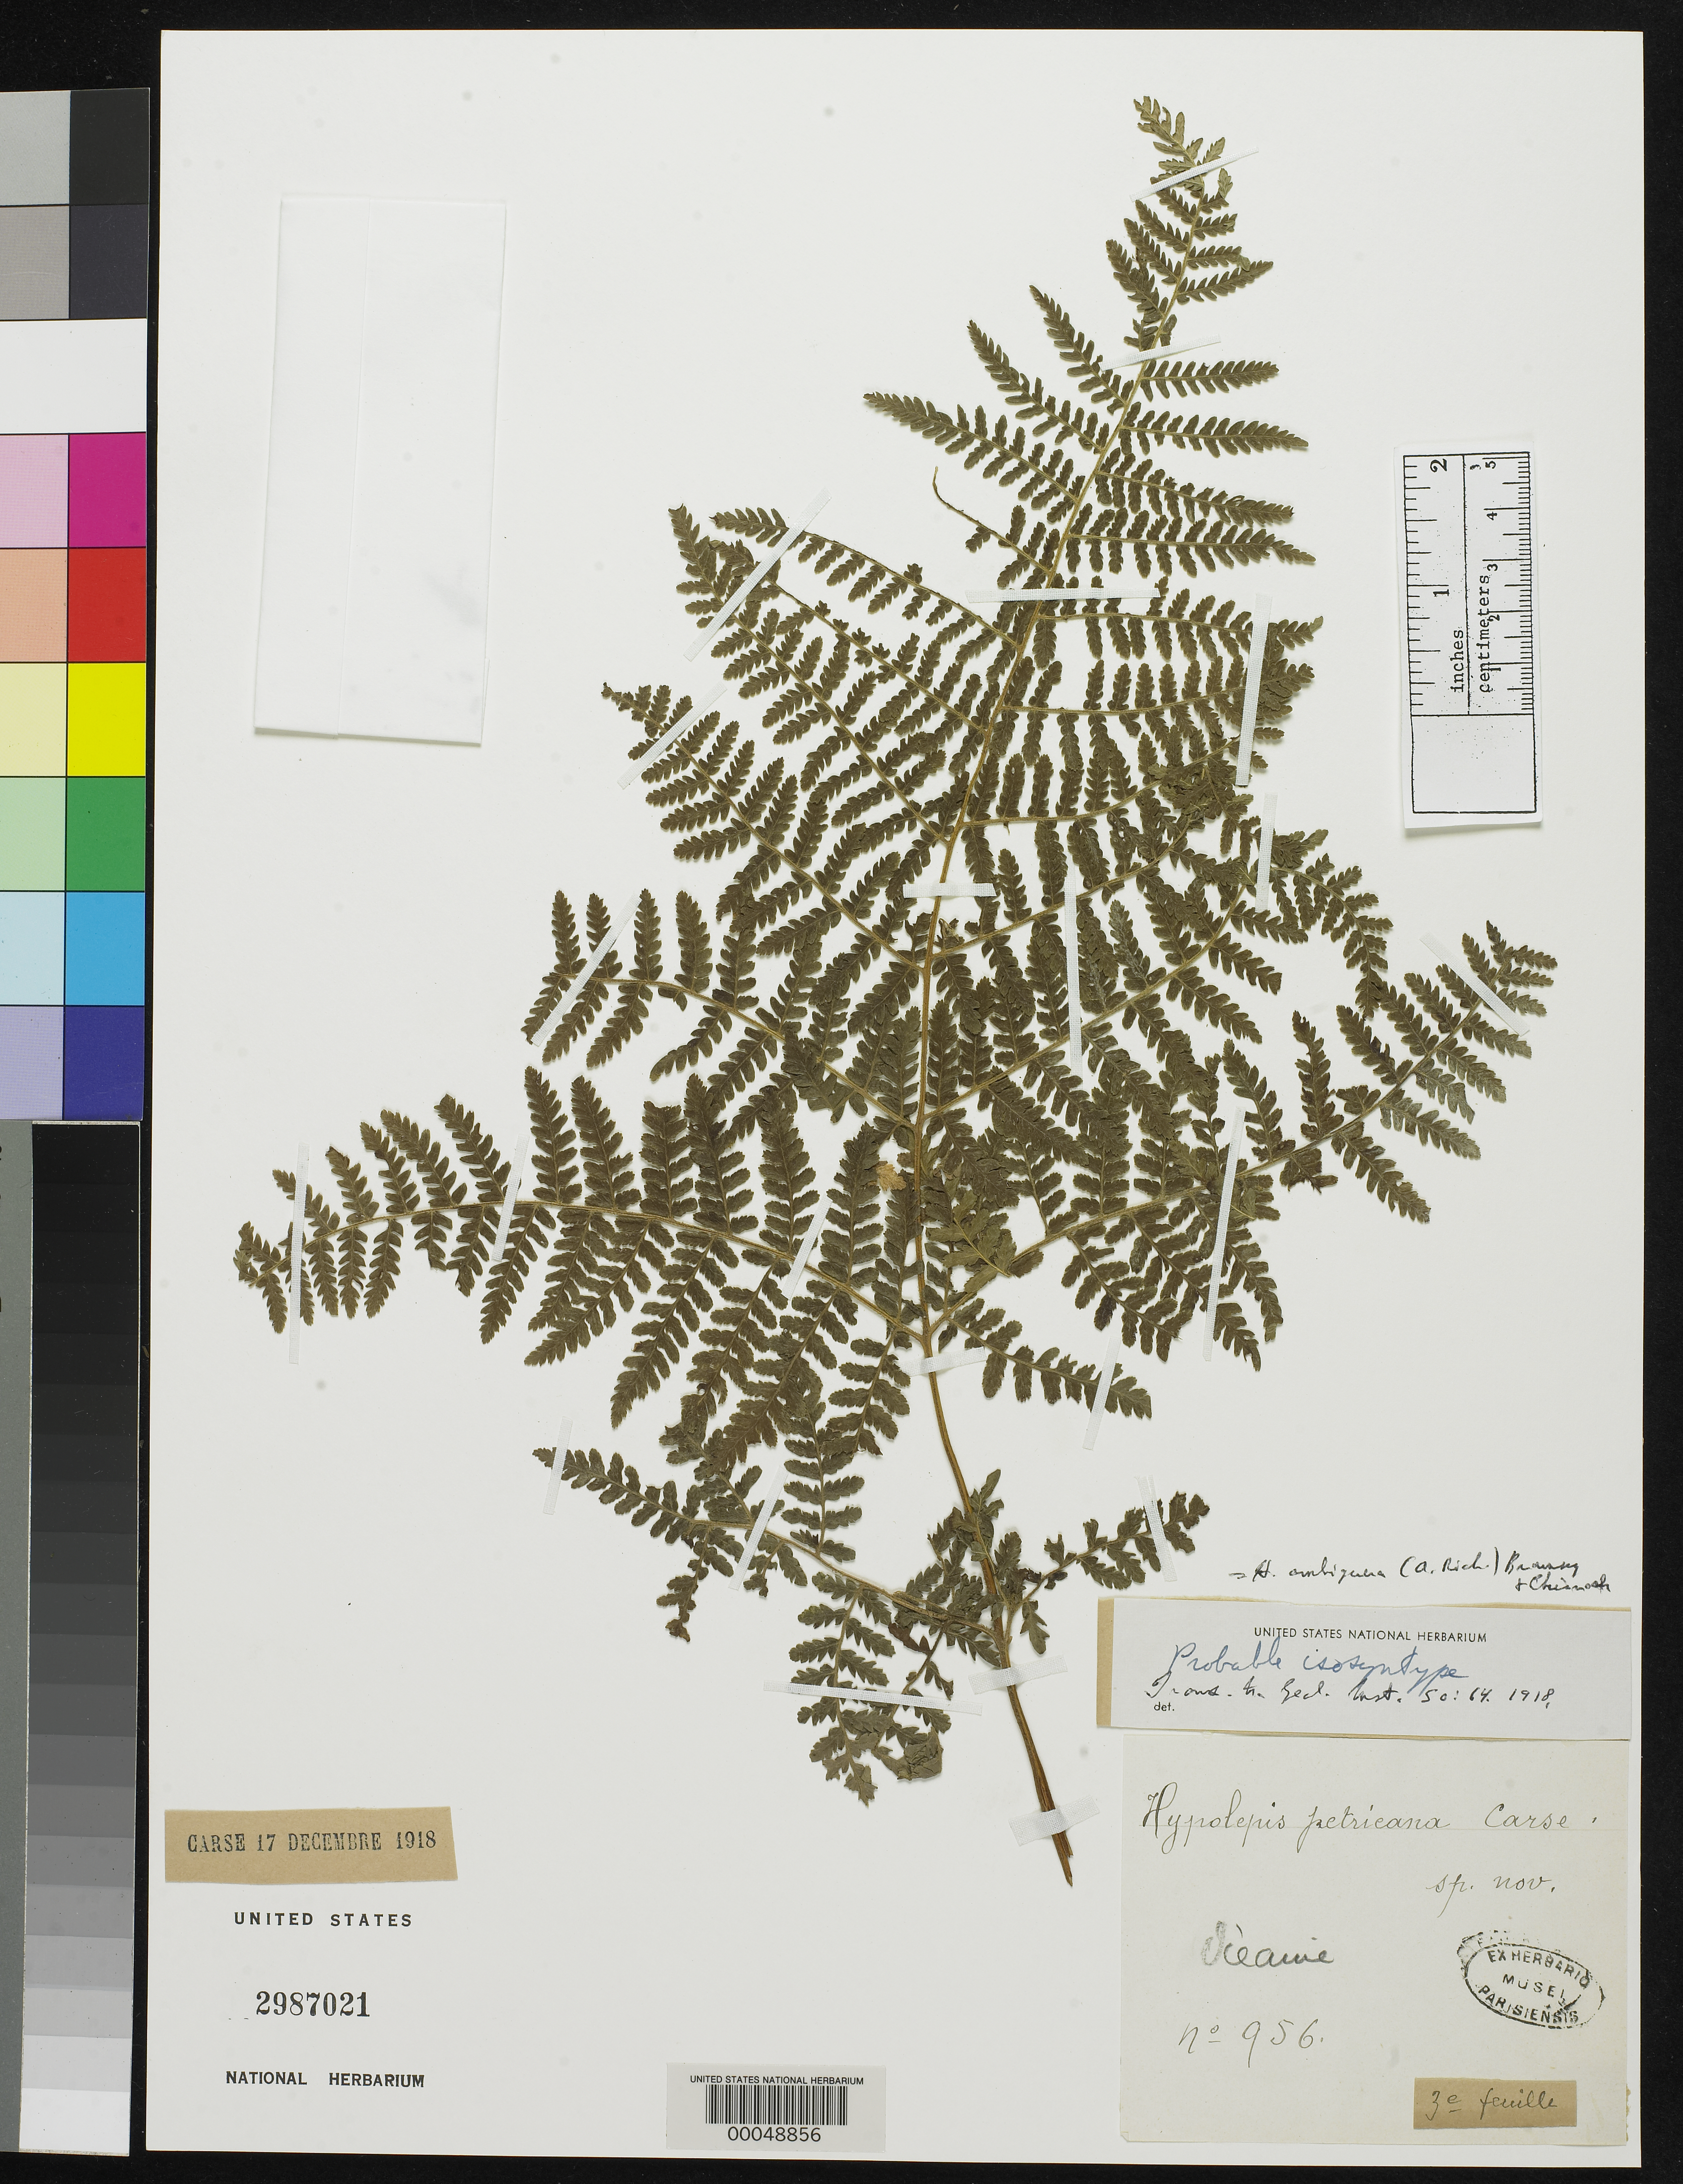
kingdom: Plantae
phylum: Tracheophyta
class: Polypodiopsida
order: Polypodiales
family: Dennstaedtiaceae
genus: Hypolepis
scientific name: Hypolepis petrieana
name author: Carse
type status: Possible Isotype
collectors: H. Carse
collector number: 956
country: New Zealand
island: North Island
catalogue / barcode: US 2987021